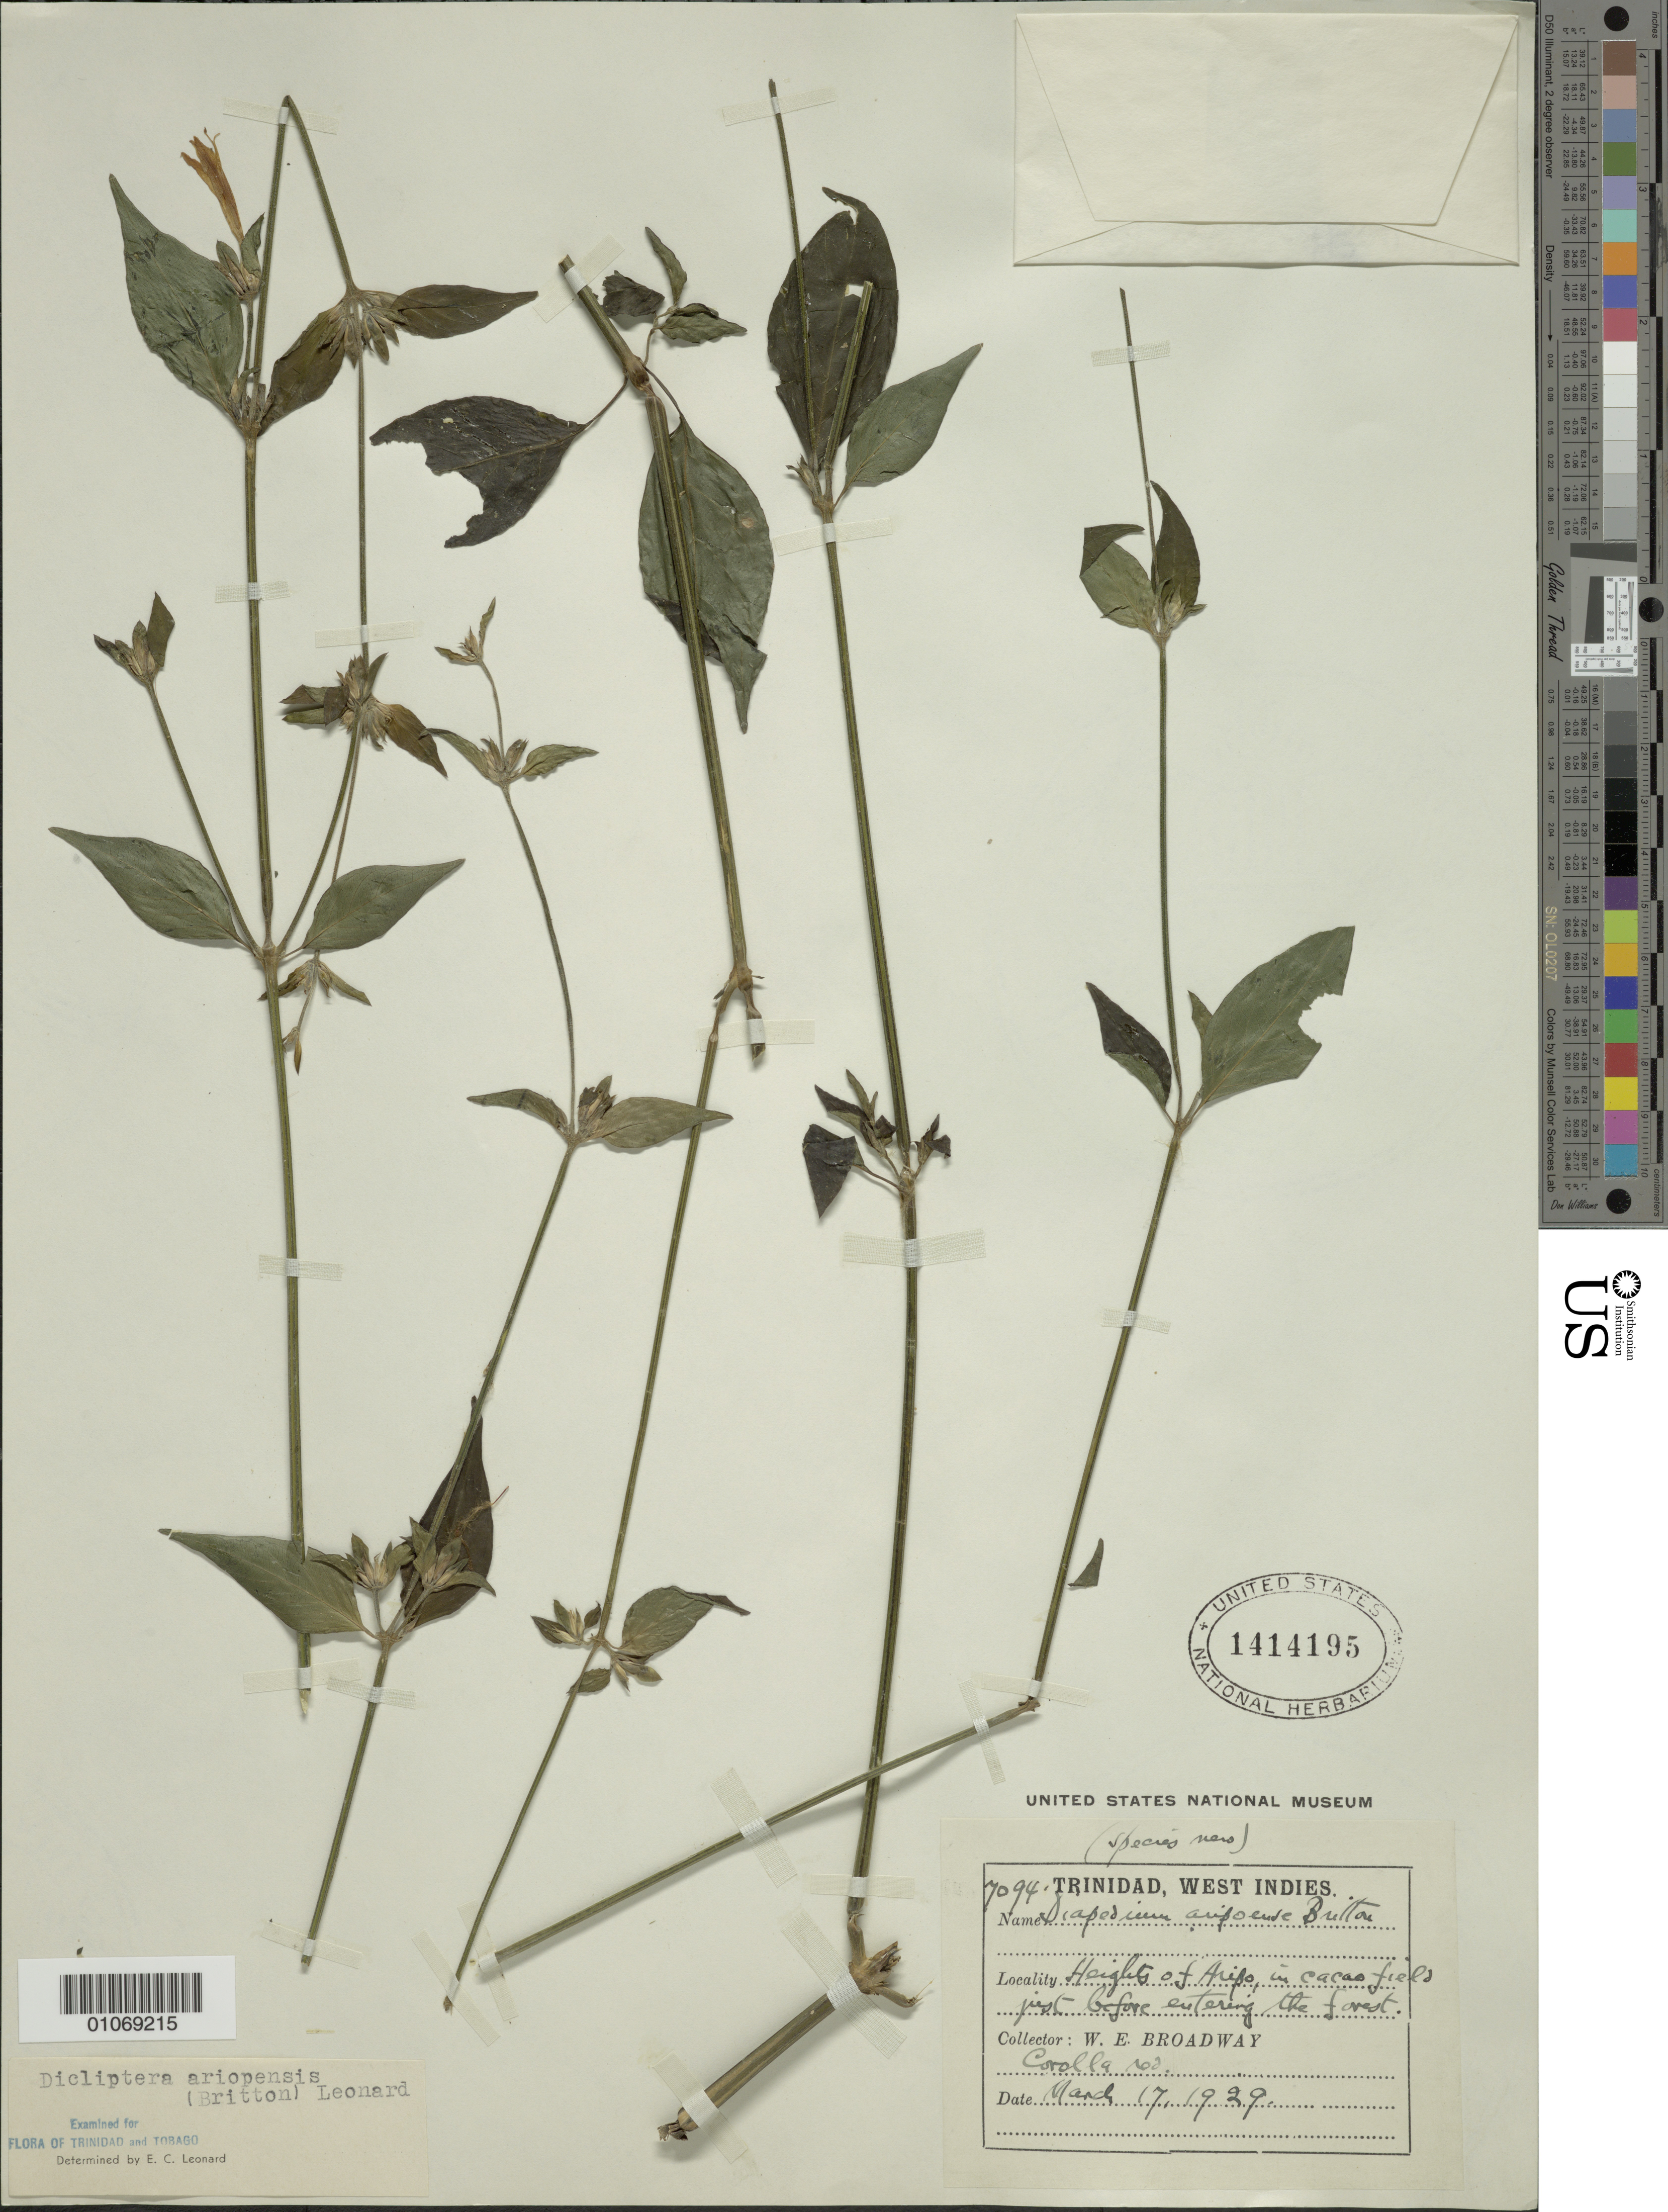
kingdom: Plantae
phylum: Tracheophyta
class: Magnoliopsida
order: Lamiales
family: Acanthaceae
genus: Dicliptera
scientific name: Dicliptera aripoensis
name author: Leonard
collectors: W. E. Broadway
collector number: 7094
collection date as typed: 17 Mar 1929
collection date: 1929-03-17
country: Trinidad and Tobago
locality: Heights of Aripo, in cacao field just before entering the forest.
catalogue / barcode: US 1414195